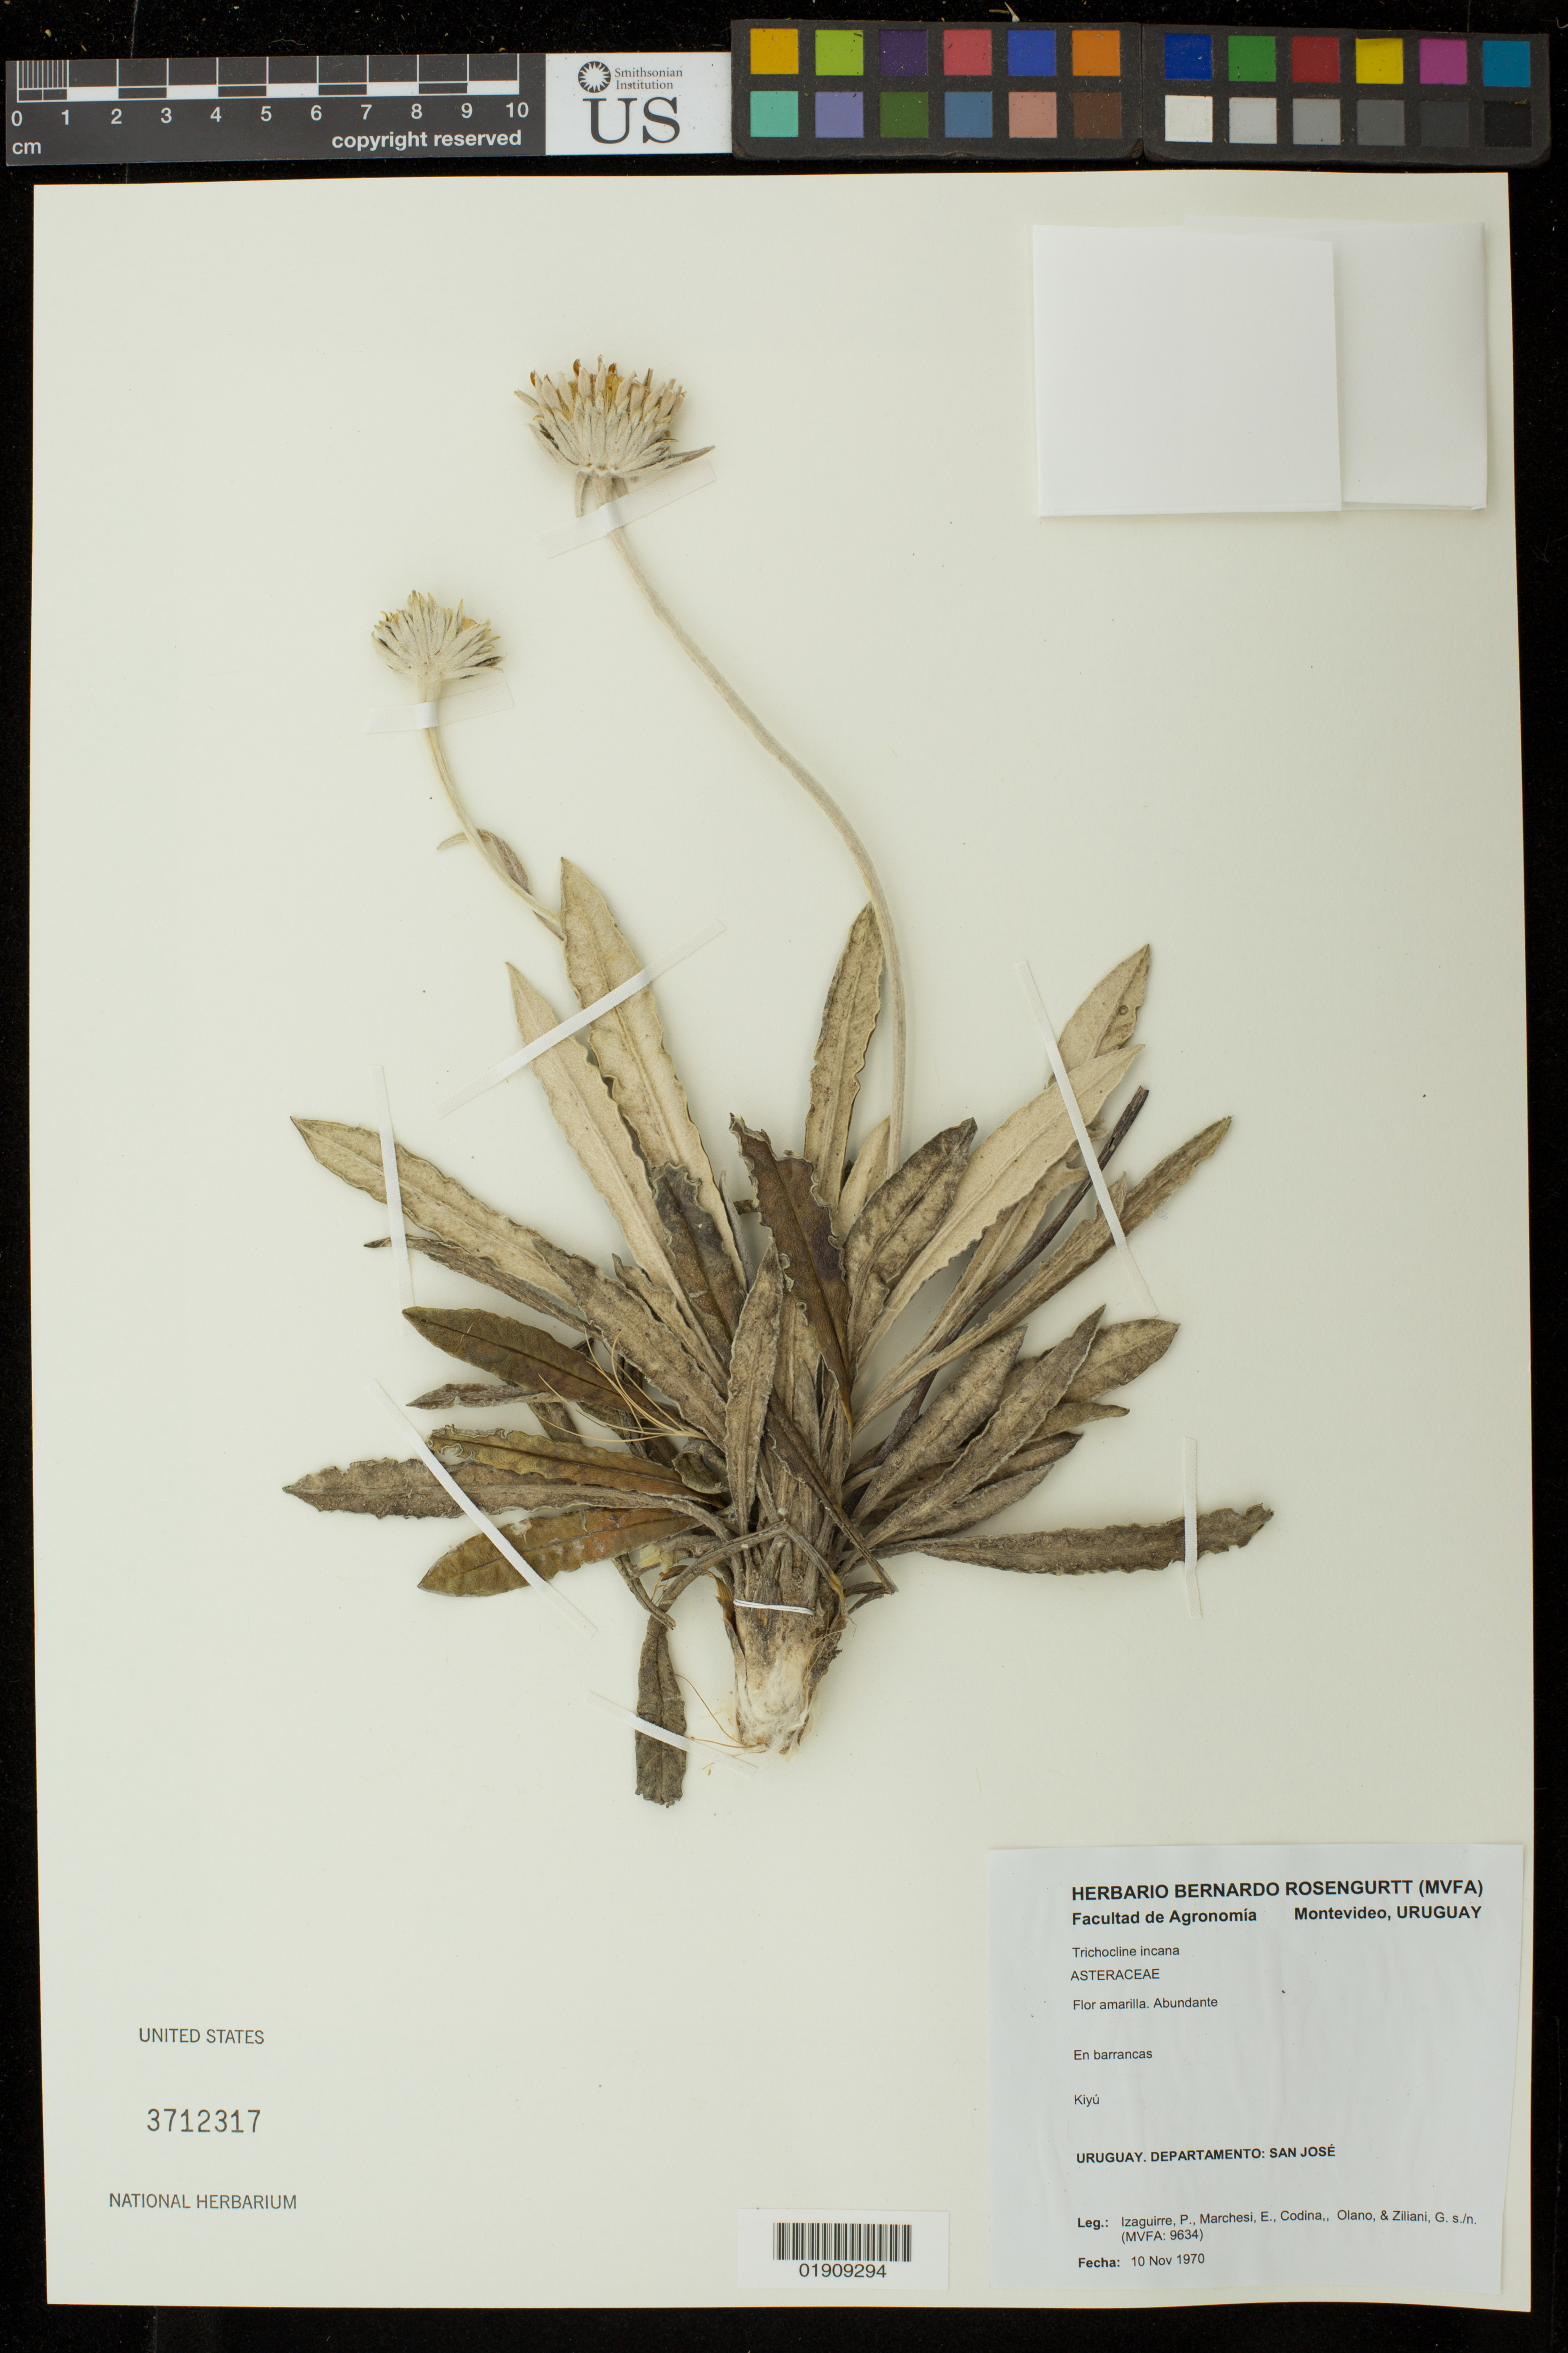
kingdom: Plantae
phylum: Tracheophyta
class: Magnoliopsida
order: Asterales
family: Asteraceae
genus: Trichocline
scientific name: Trichocline incana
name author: (Lam.) Cass.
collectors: P. Izaguirre et al.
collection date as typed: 10 November 1970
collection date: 1970-11-10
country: Uruguay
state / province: San José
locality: Kiyu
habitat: En barrancas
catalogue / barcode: US 3712317